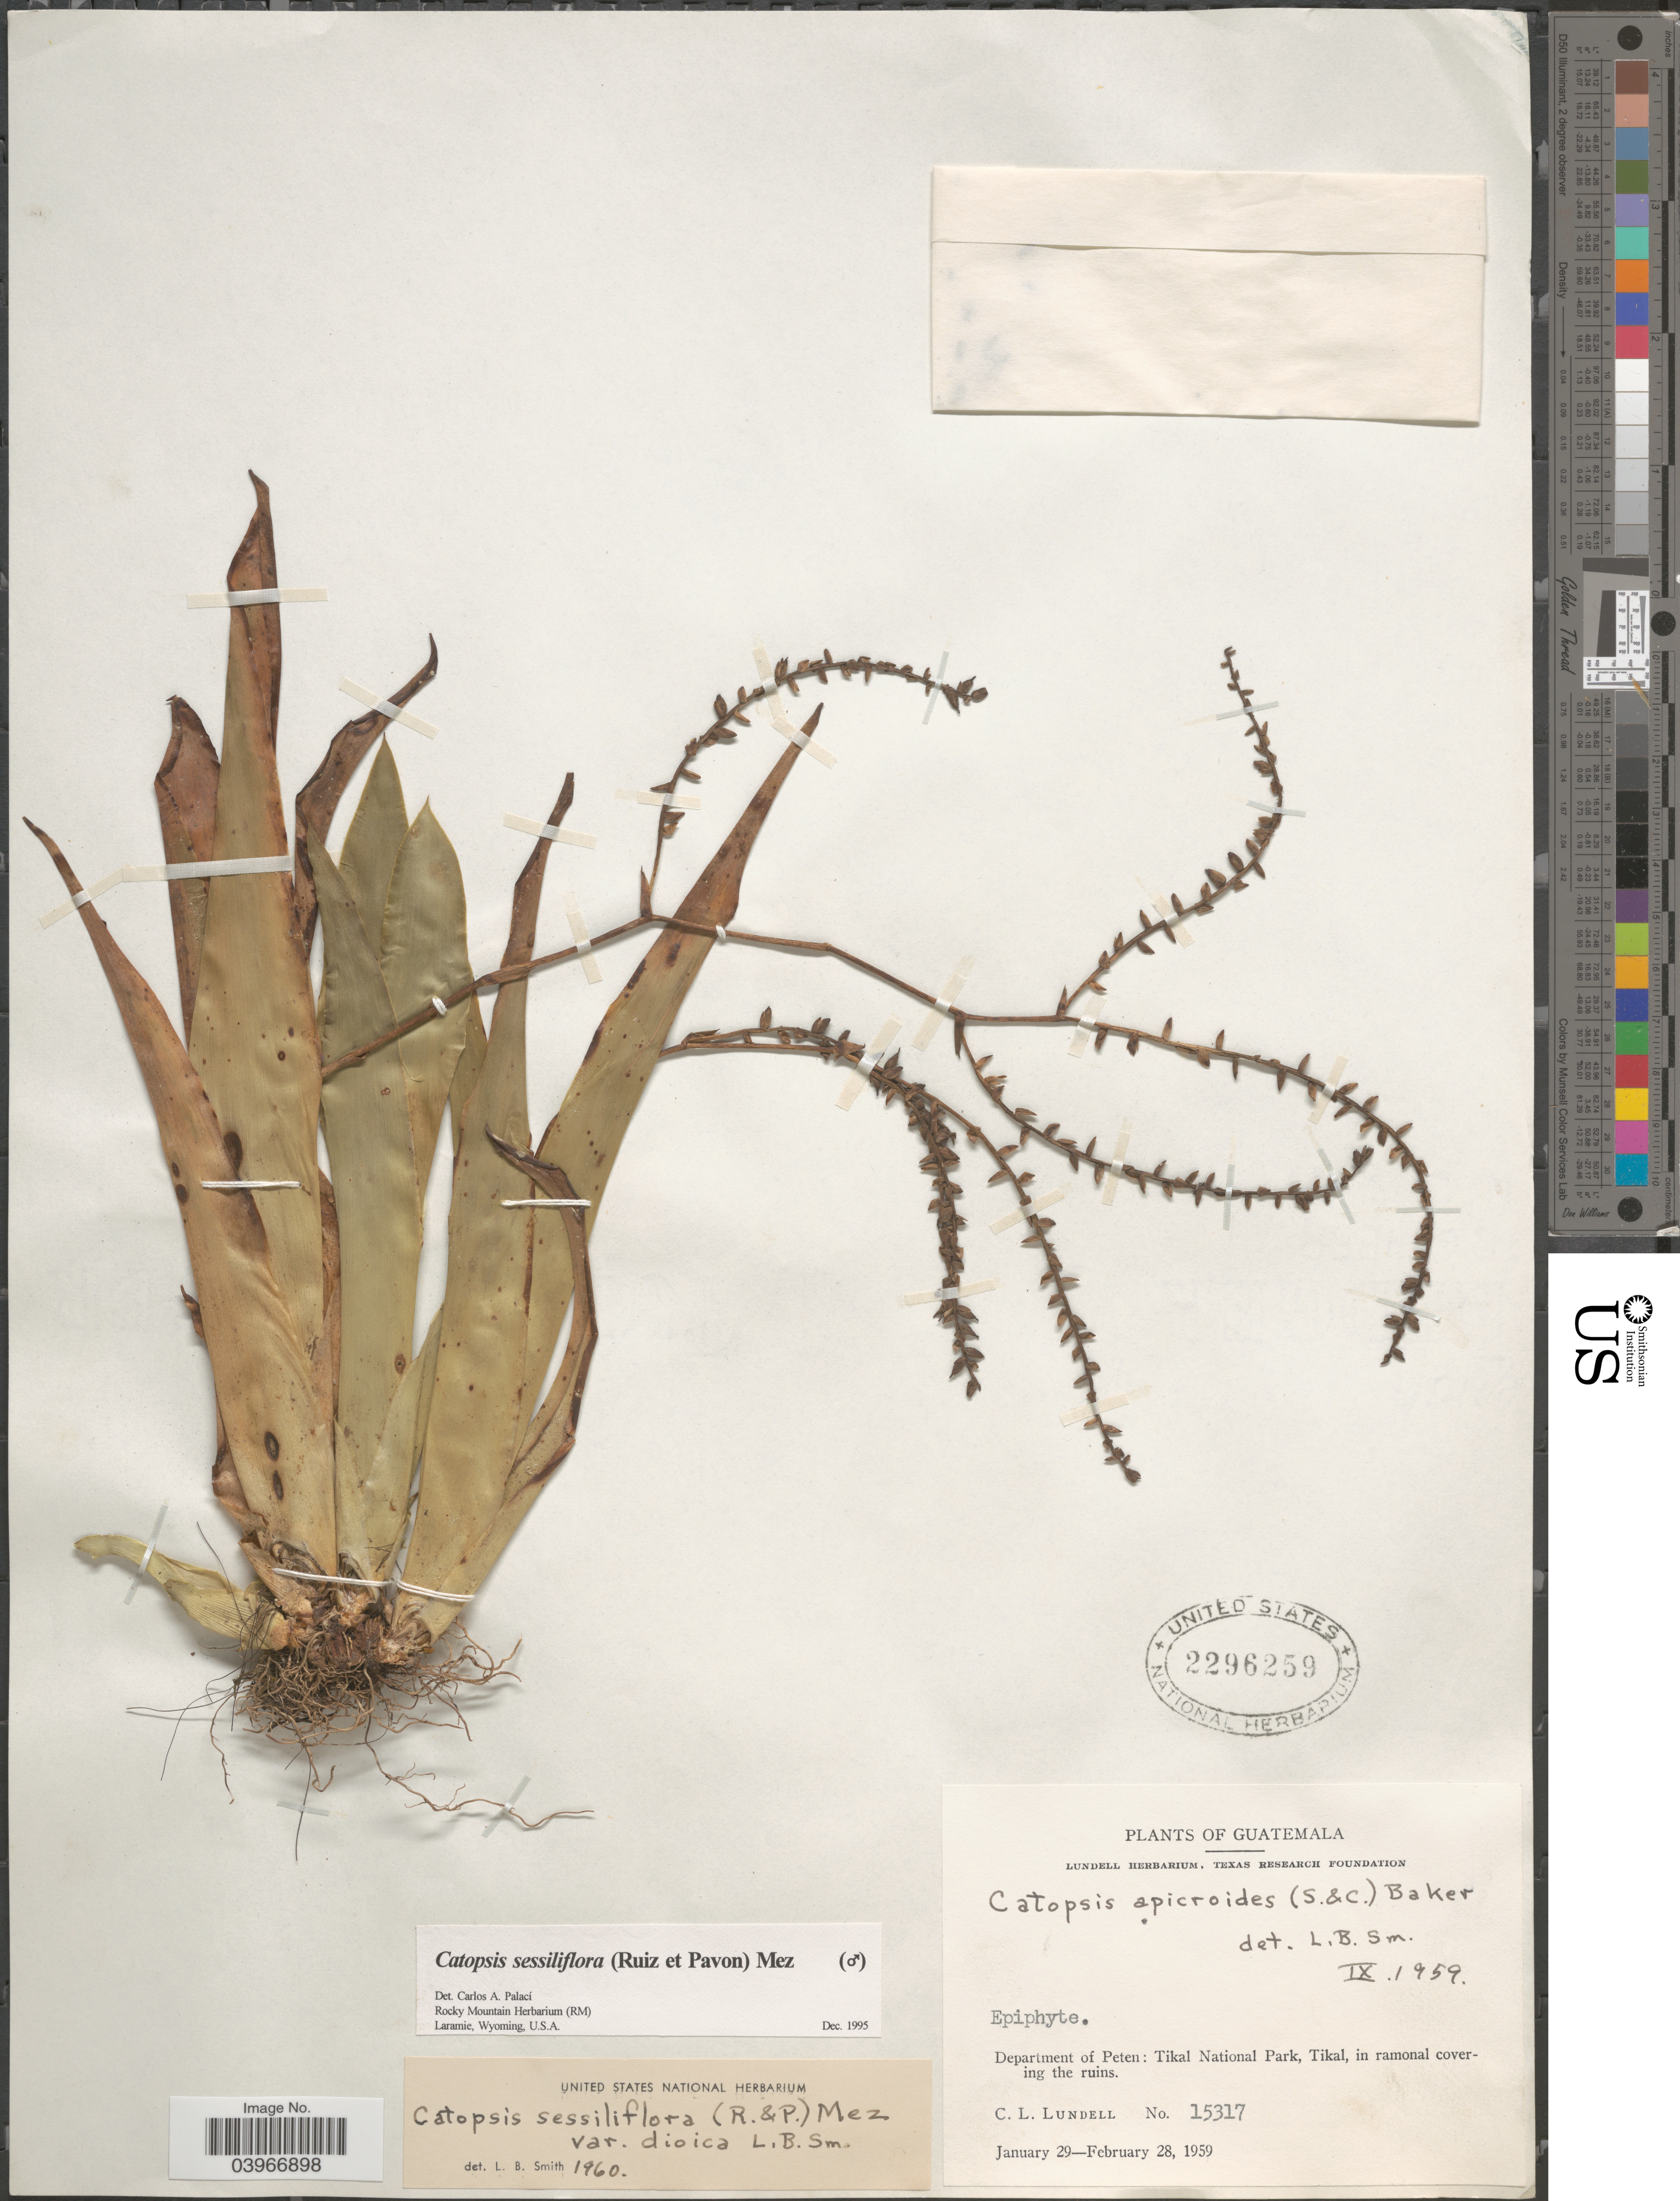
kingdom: Plantae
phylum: Tracheophyta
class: Liliopsida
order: Poales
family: Bromeliaceae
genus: Catopsis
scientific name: Catopsis sessiliflora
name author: (Ruiz & Pav.) Mez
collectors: C. L. Lundell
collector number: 15317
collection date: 1959-01-29/1959-02-28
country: Guatemala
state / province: El Peten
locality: Department of Peten: Tikal National Park, Tikal.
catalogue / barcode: US 2296259